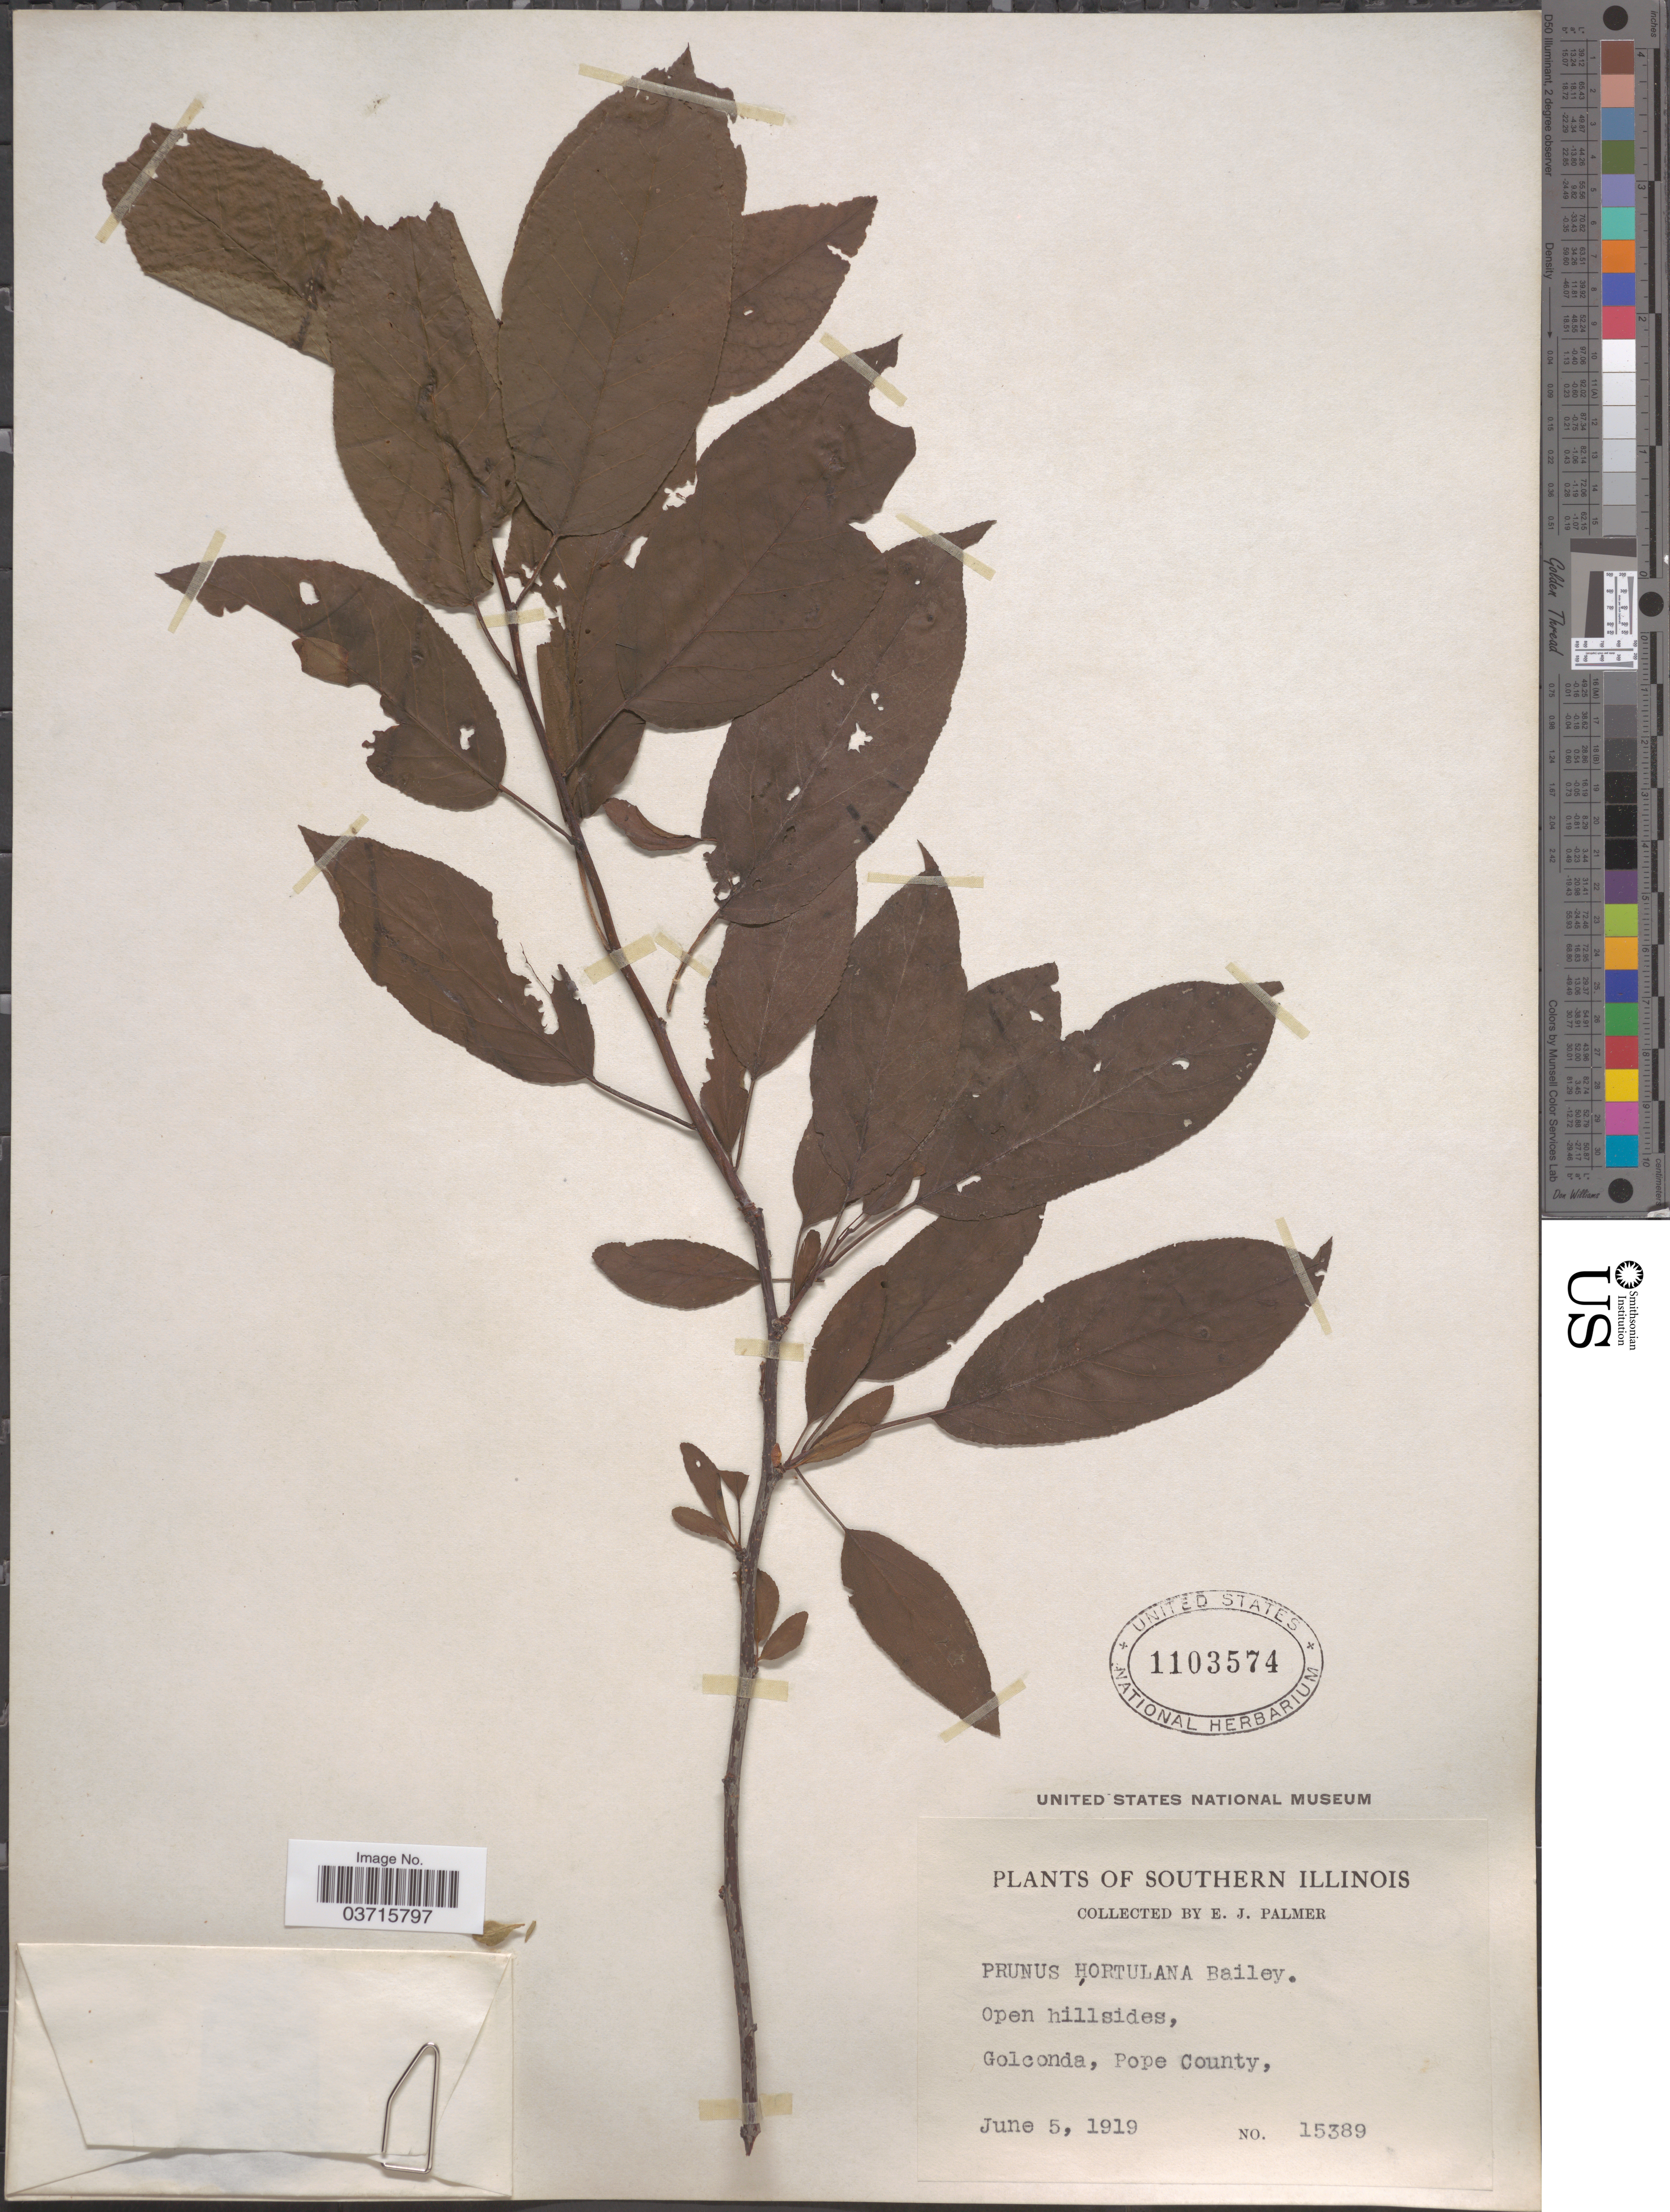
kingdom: Plantae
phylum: Tracheophyta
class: Magnoliopsida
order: Rosales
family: Rosaceae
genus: Prunus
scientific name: Prunus hortulana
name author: L.H. Bailey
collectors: E. J. Palmer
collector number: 15389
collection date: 1919-06-05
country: United States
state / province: Illinois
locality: Southern Illinois. Open hillsides, Golconda, Pope County.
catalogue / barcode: US 1103574